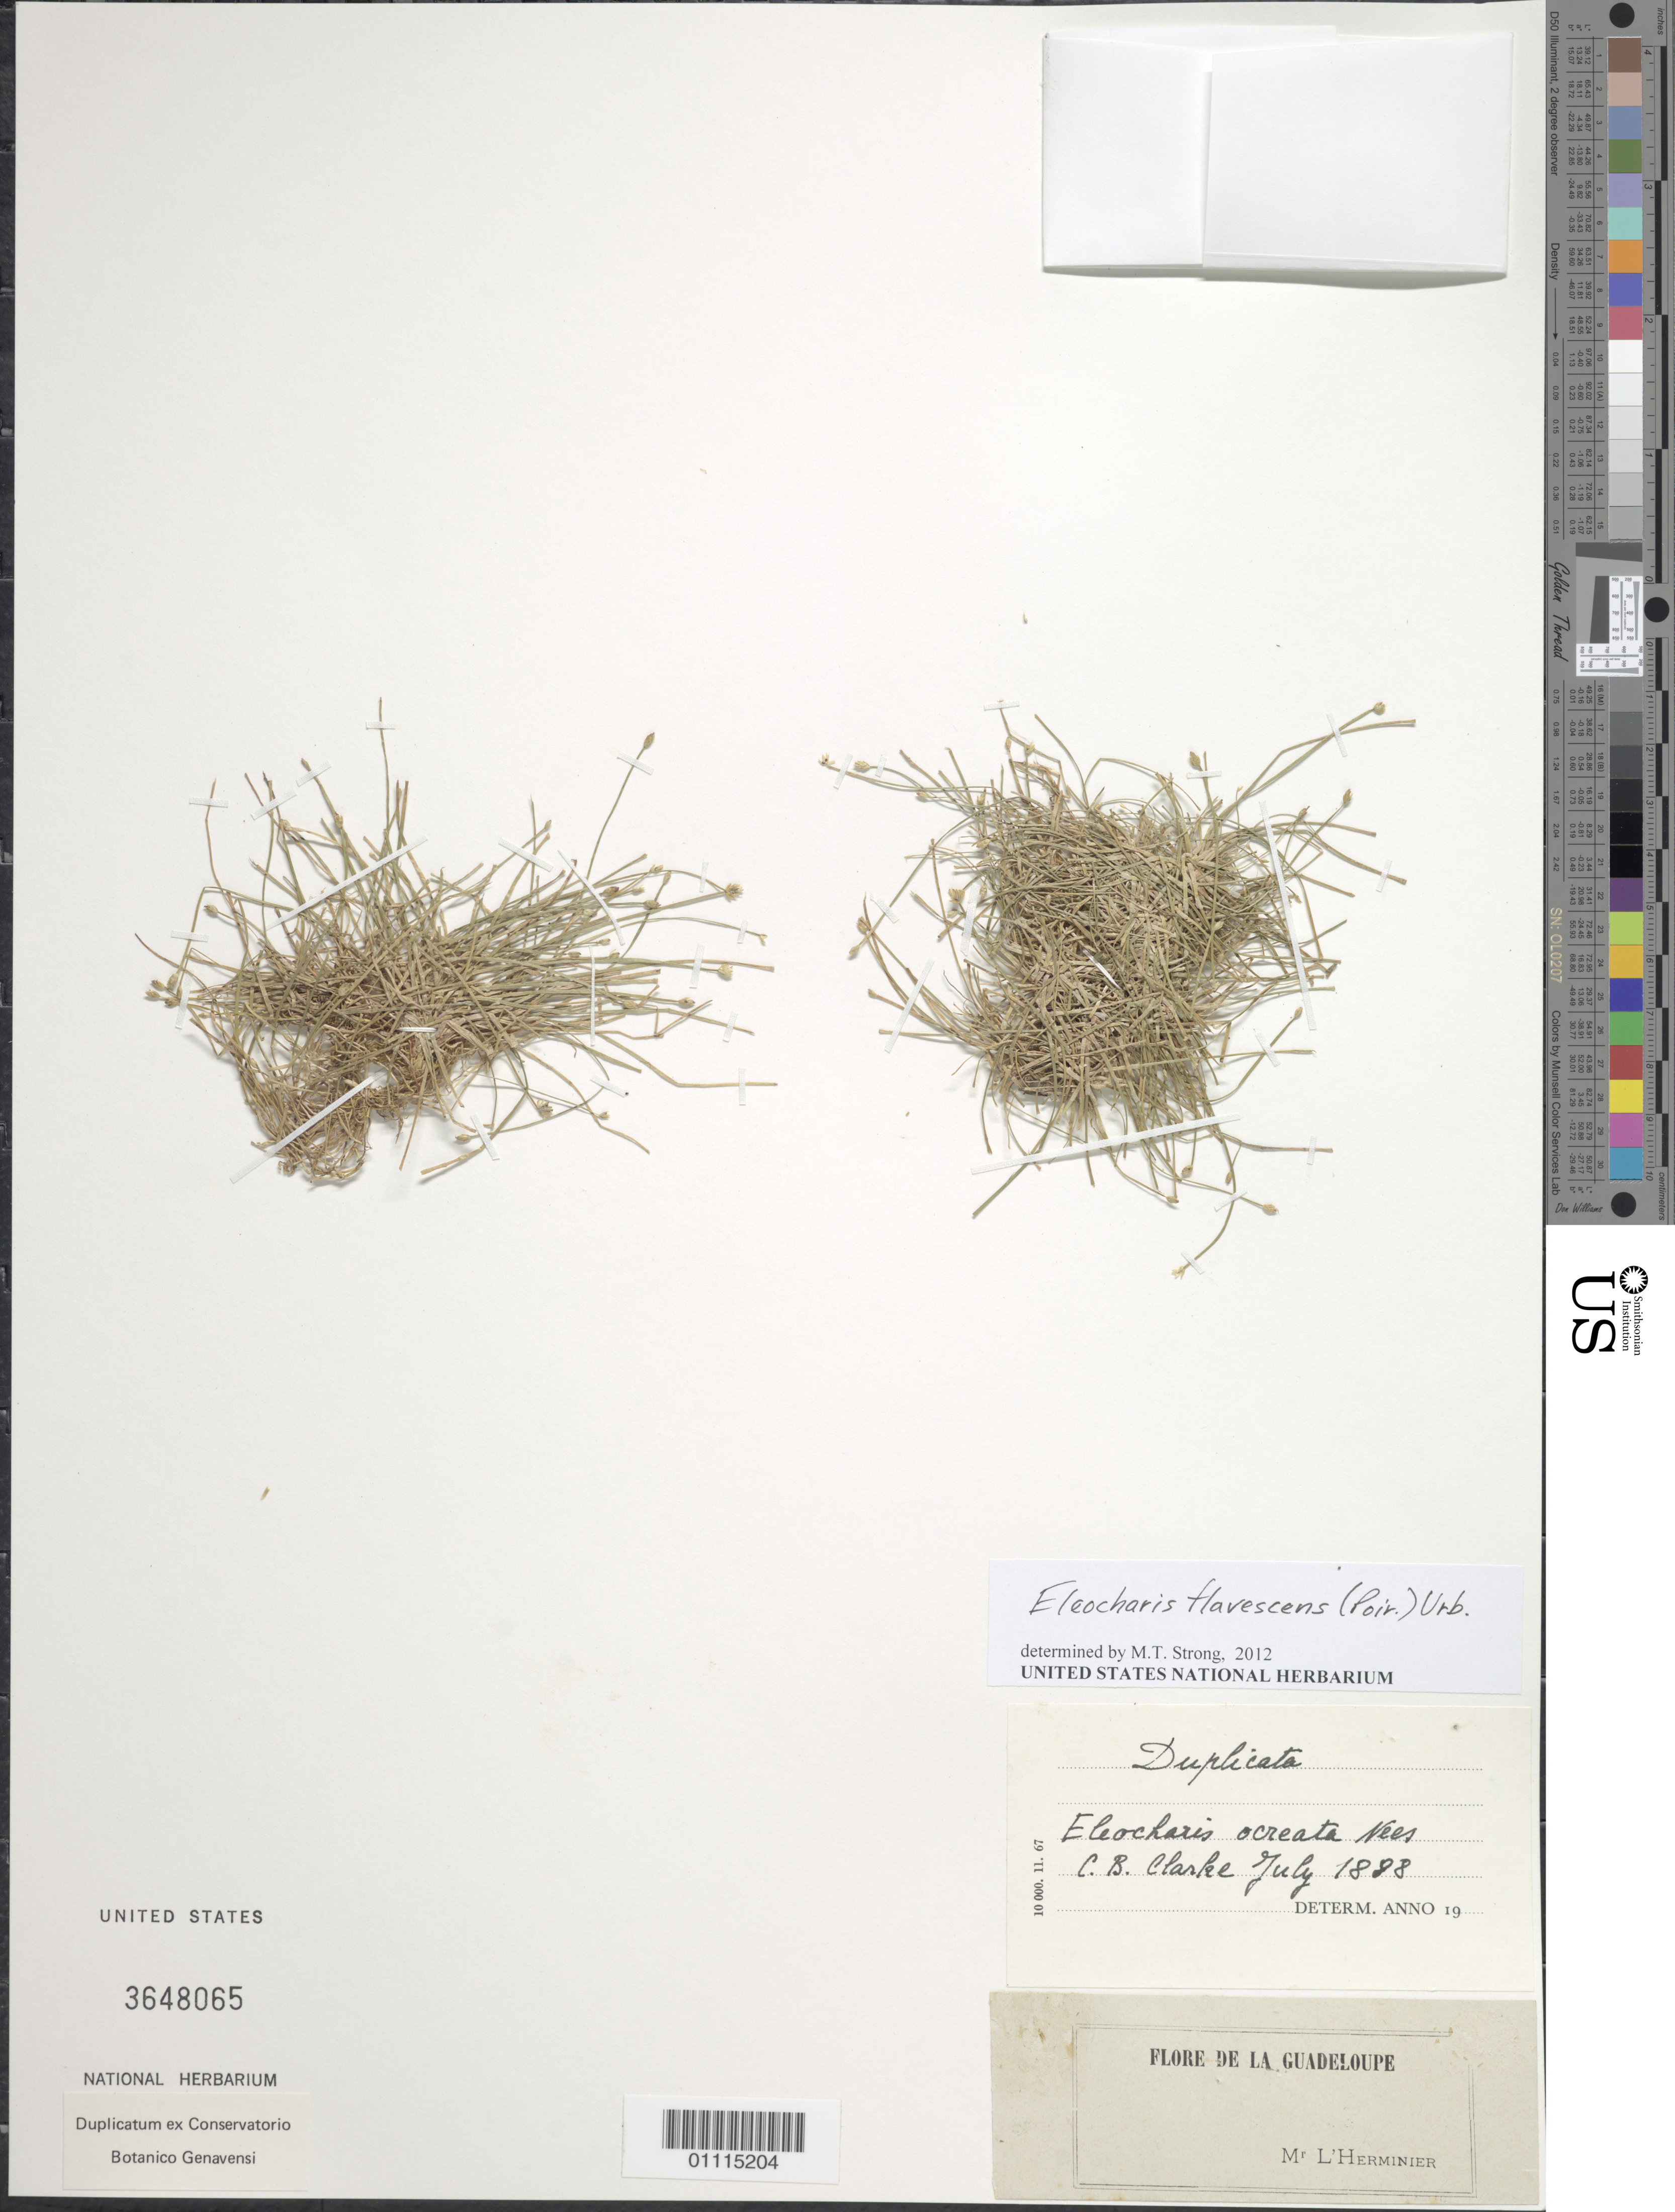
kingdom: Plantae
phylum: Tracheophyta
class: Liliopsida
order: Poales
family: Cyperaceae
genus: Eleocharis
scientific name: Eleocharis flavescens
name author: (Poir.) Urb.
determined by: Strong, M. T., (US), Smithsonian Institution - National Museum of Natural History (UNITED STATES)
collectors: -. L'Herminier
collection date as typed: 1800's (July 1888 is date of determination by C.B. Clarke)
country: Guadeloupe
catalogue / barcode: US 3648065